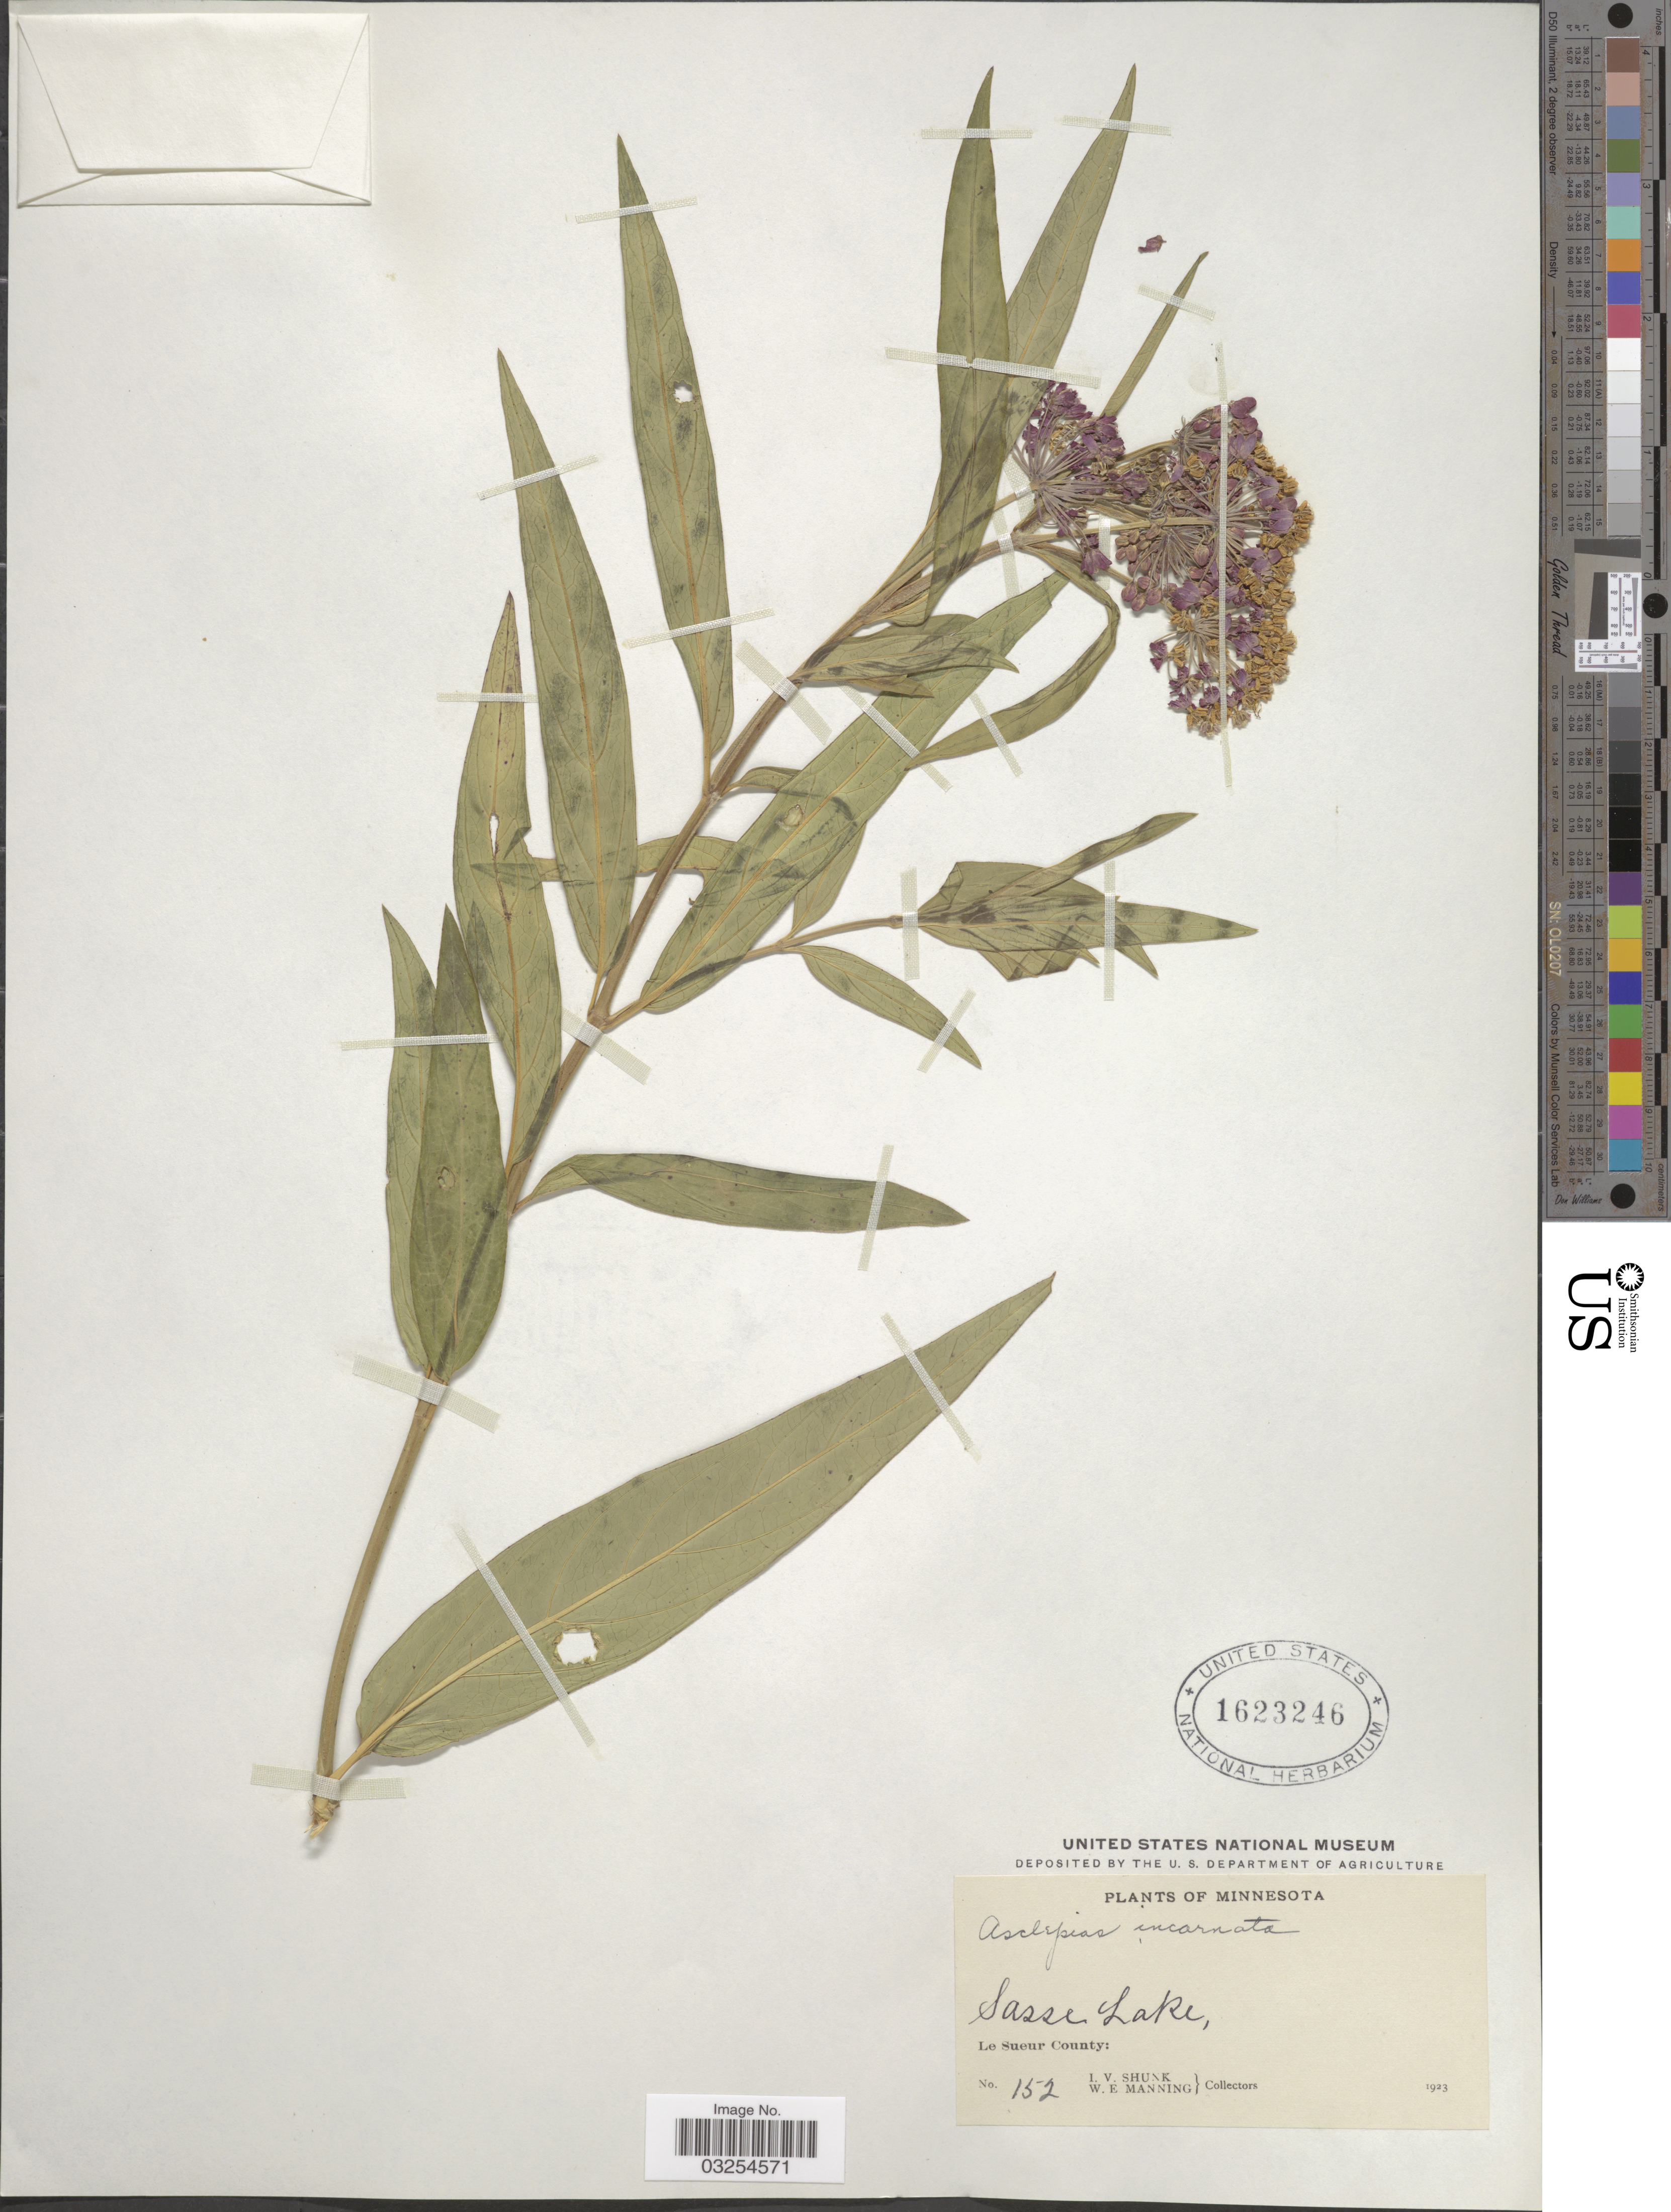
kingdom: Plantae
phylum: Tracheophyta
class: Magnoliopsida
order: Gentianales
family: Apocynaceae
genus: Asclepias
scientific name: Asclepias incarnata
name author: L.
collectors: I. Schunk & W. Manning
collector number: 152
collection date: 1923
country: United States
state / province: Minnesota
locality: Sasse Lake, Le Sueur County.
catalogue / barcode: US 1623246